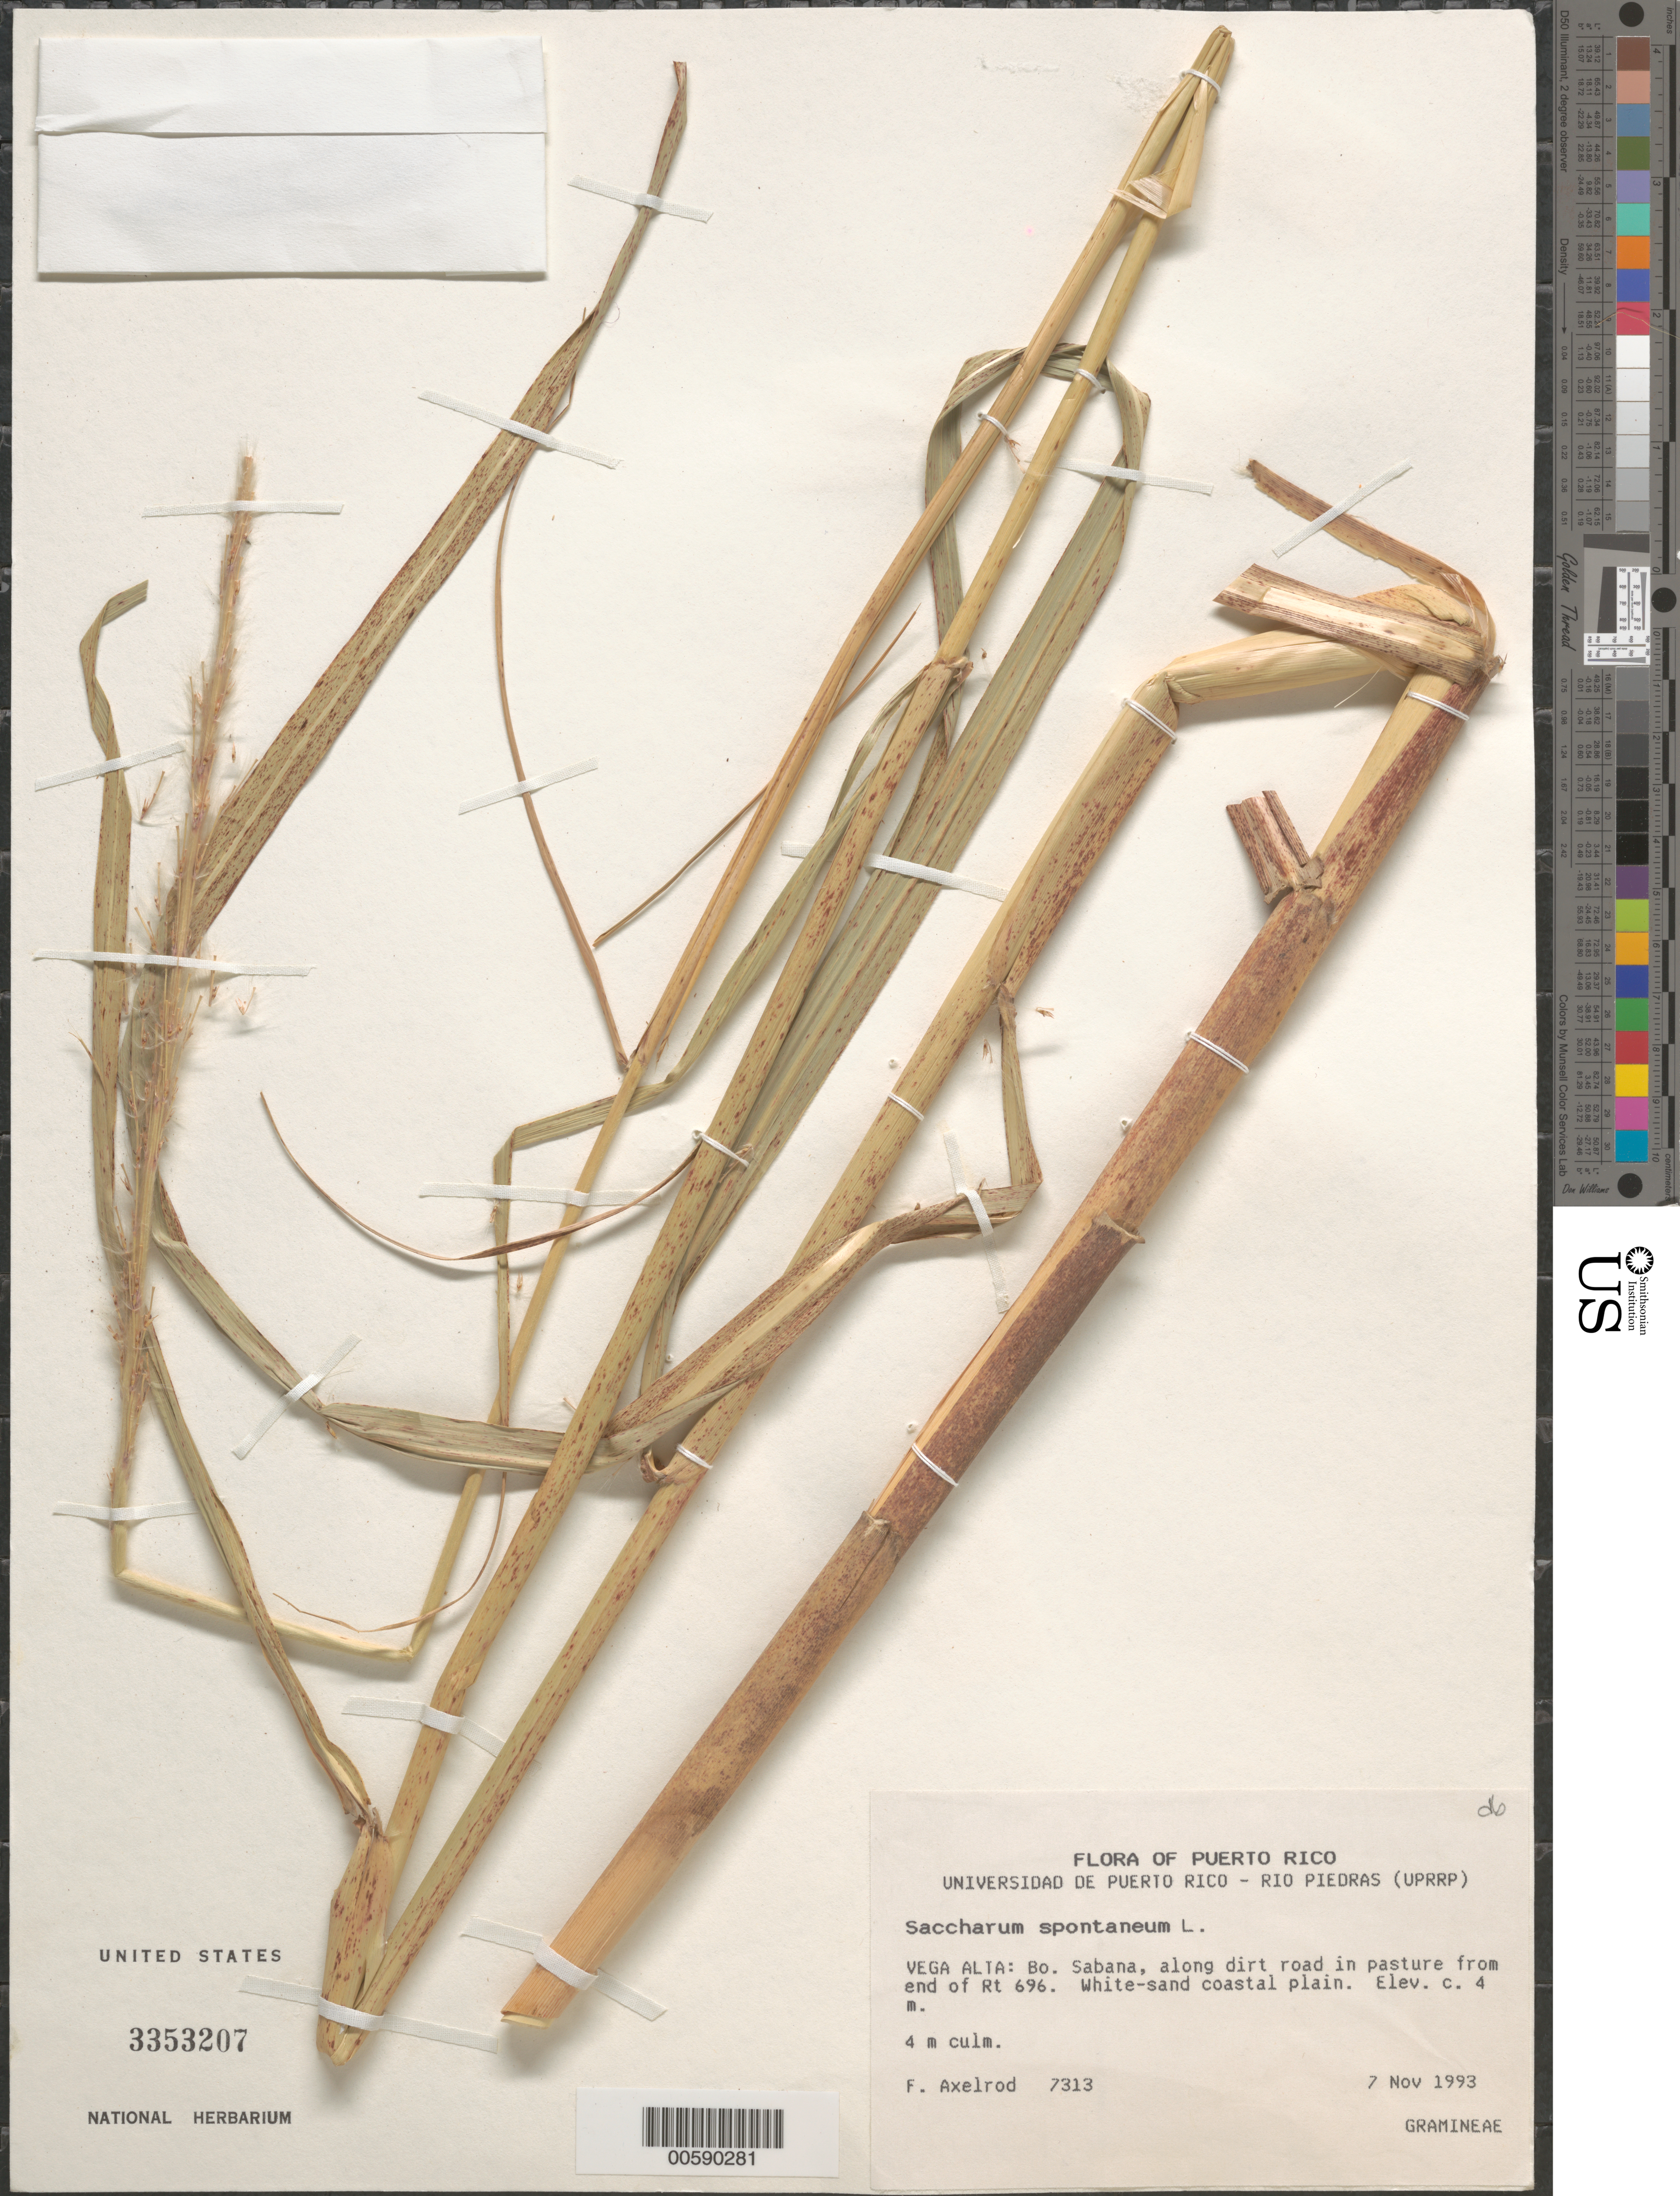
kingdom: Plantae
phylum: Tracheophyta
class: Liliopsida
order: Poales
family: Poaceae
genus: Saccharum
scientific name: Saccharum spontaneum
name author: L.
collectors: F. S. Axelrod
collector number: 7313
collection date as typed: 07 Nov 1993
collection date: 1993-11-07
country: Puerto Rico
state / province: Vega Alta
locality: Vega Alta: Bo. Sabana, along dirt road in pasture from end of Rt. 696.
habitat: White sand coastal plain.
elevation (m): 4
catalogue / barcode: US 3353207